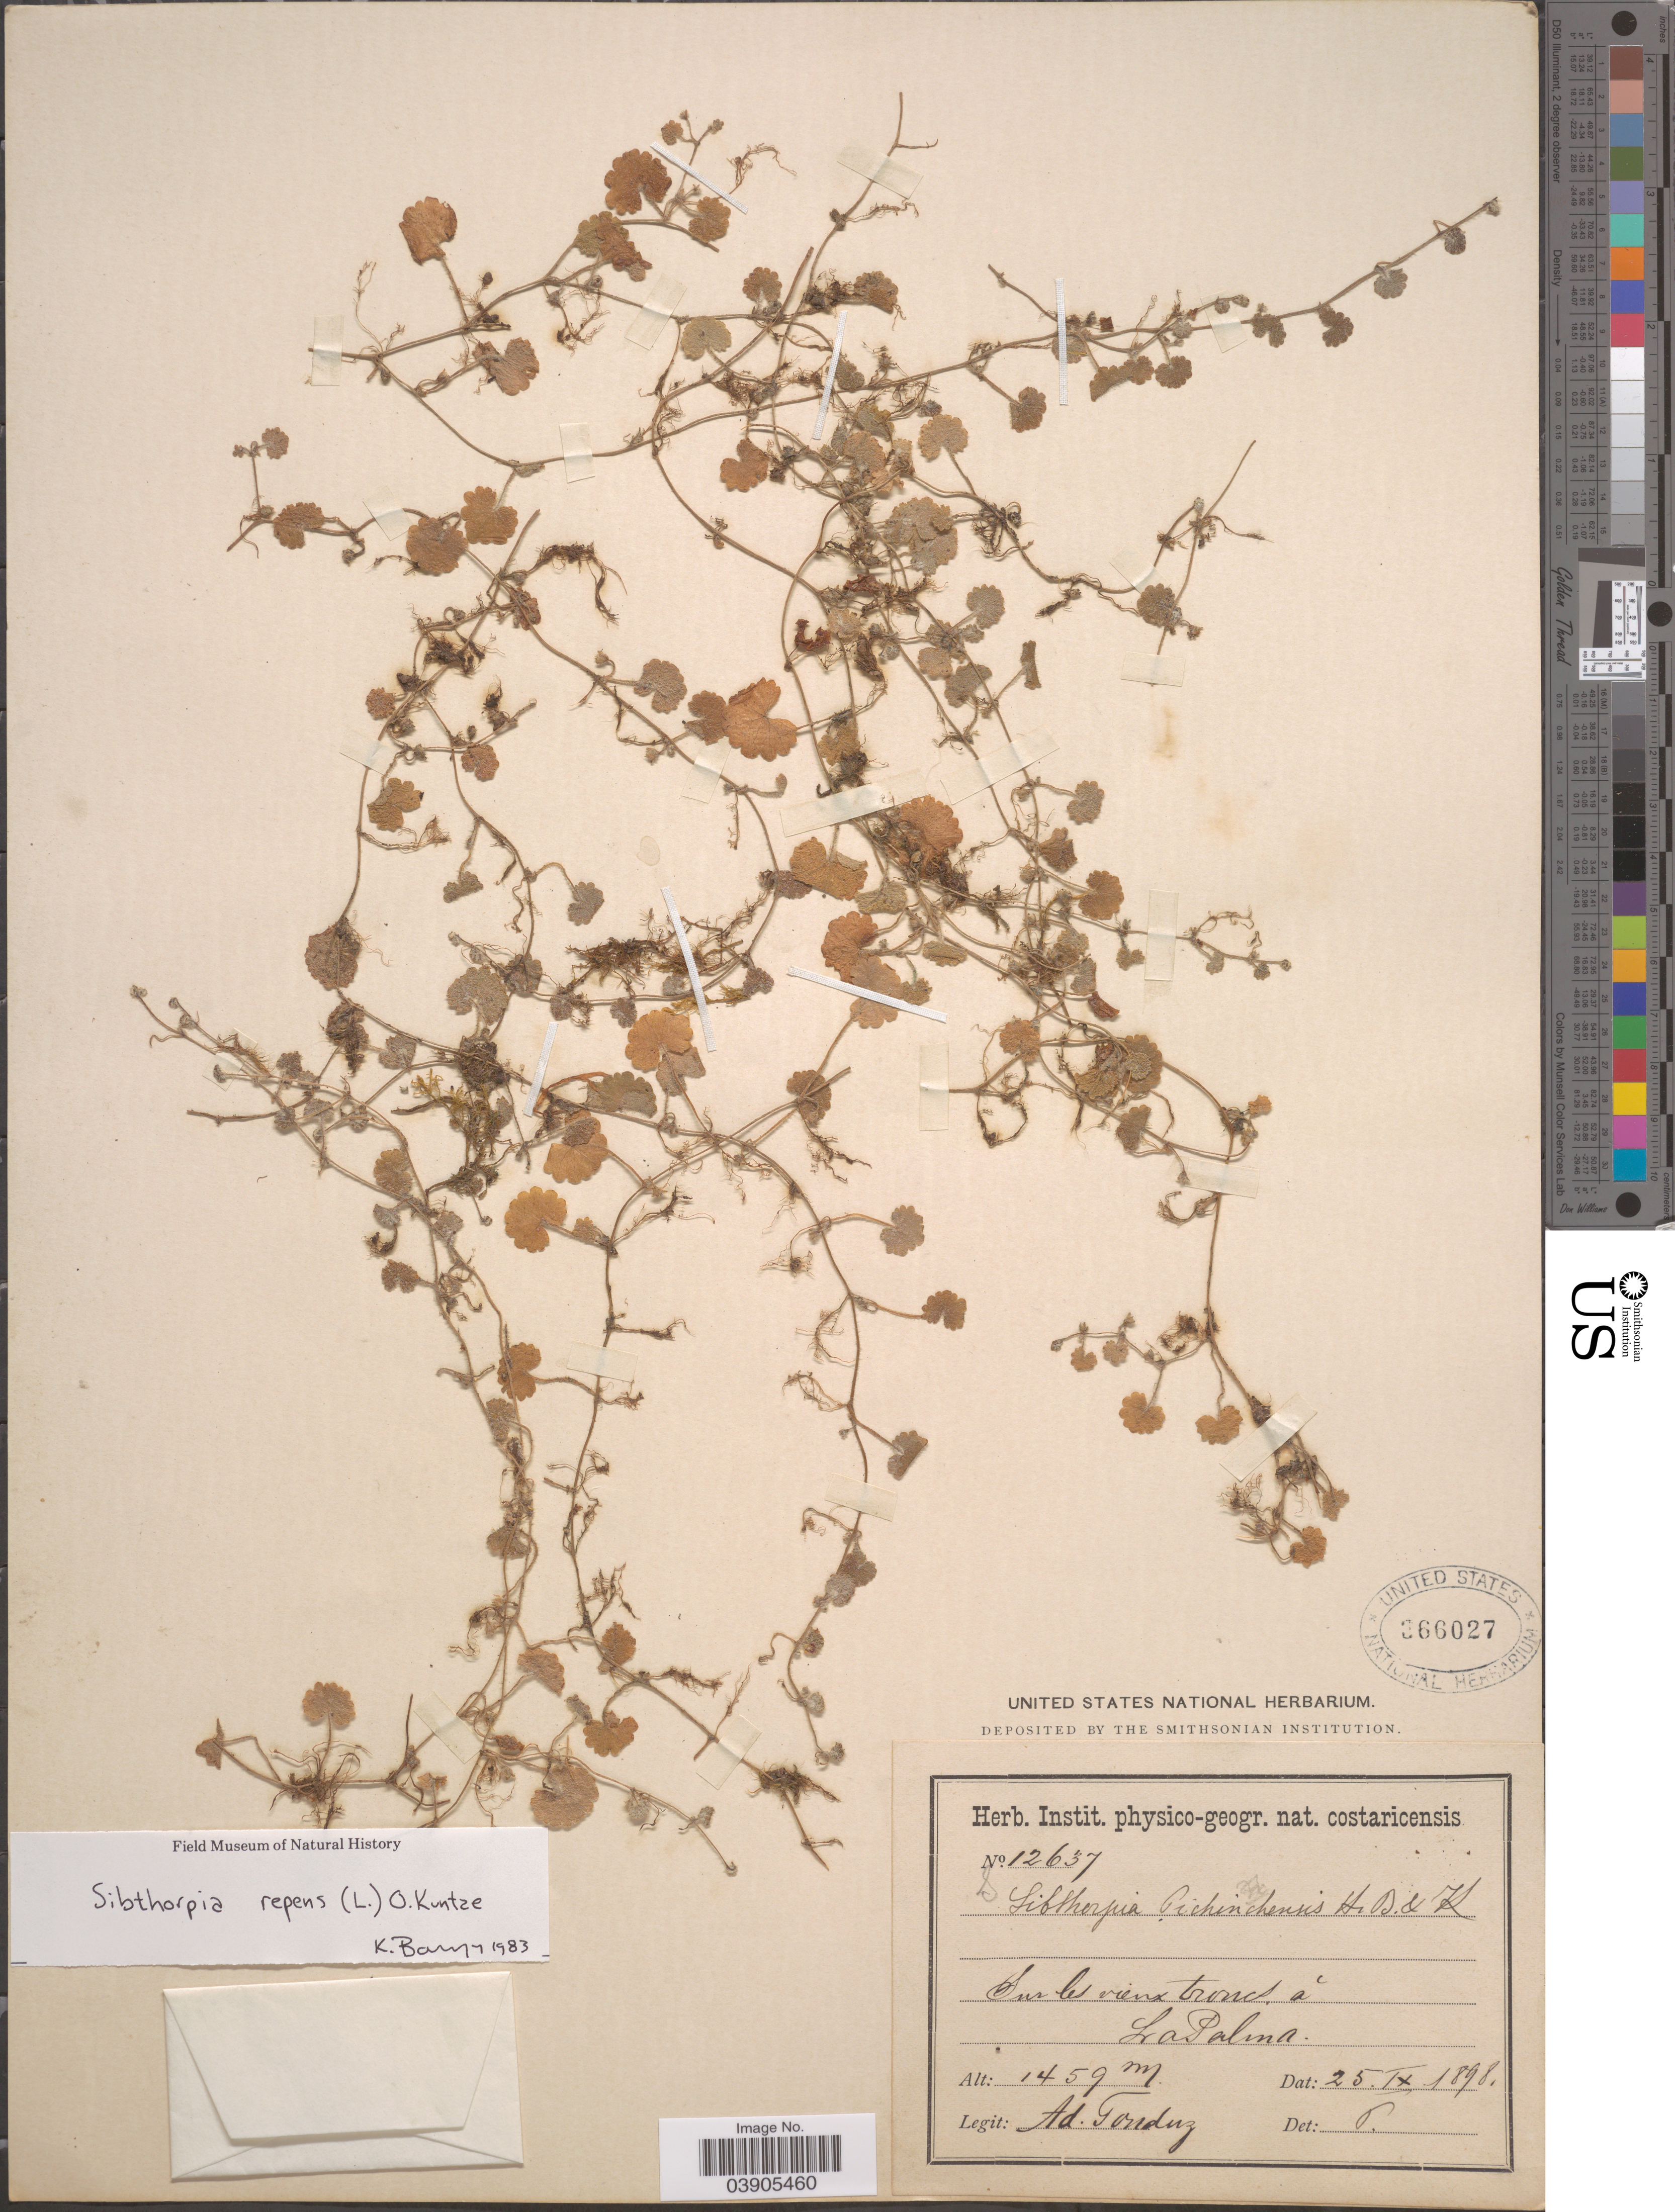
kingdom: Plantae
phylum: Tracheophyta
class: Magnoliopsida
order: Lamiales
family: Plantaginaceae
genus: Sibthorpia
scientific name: Sibthorpia repens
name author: (L.) Kuntze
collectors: A. Tonduz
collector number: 12637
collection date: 1898-09-25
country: Costa Rica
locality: Sur les vieux tronc á La Palma.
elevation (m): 1459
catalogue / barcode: US 366027